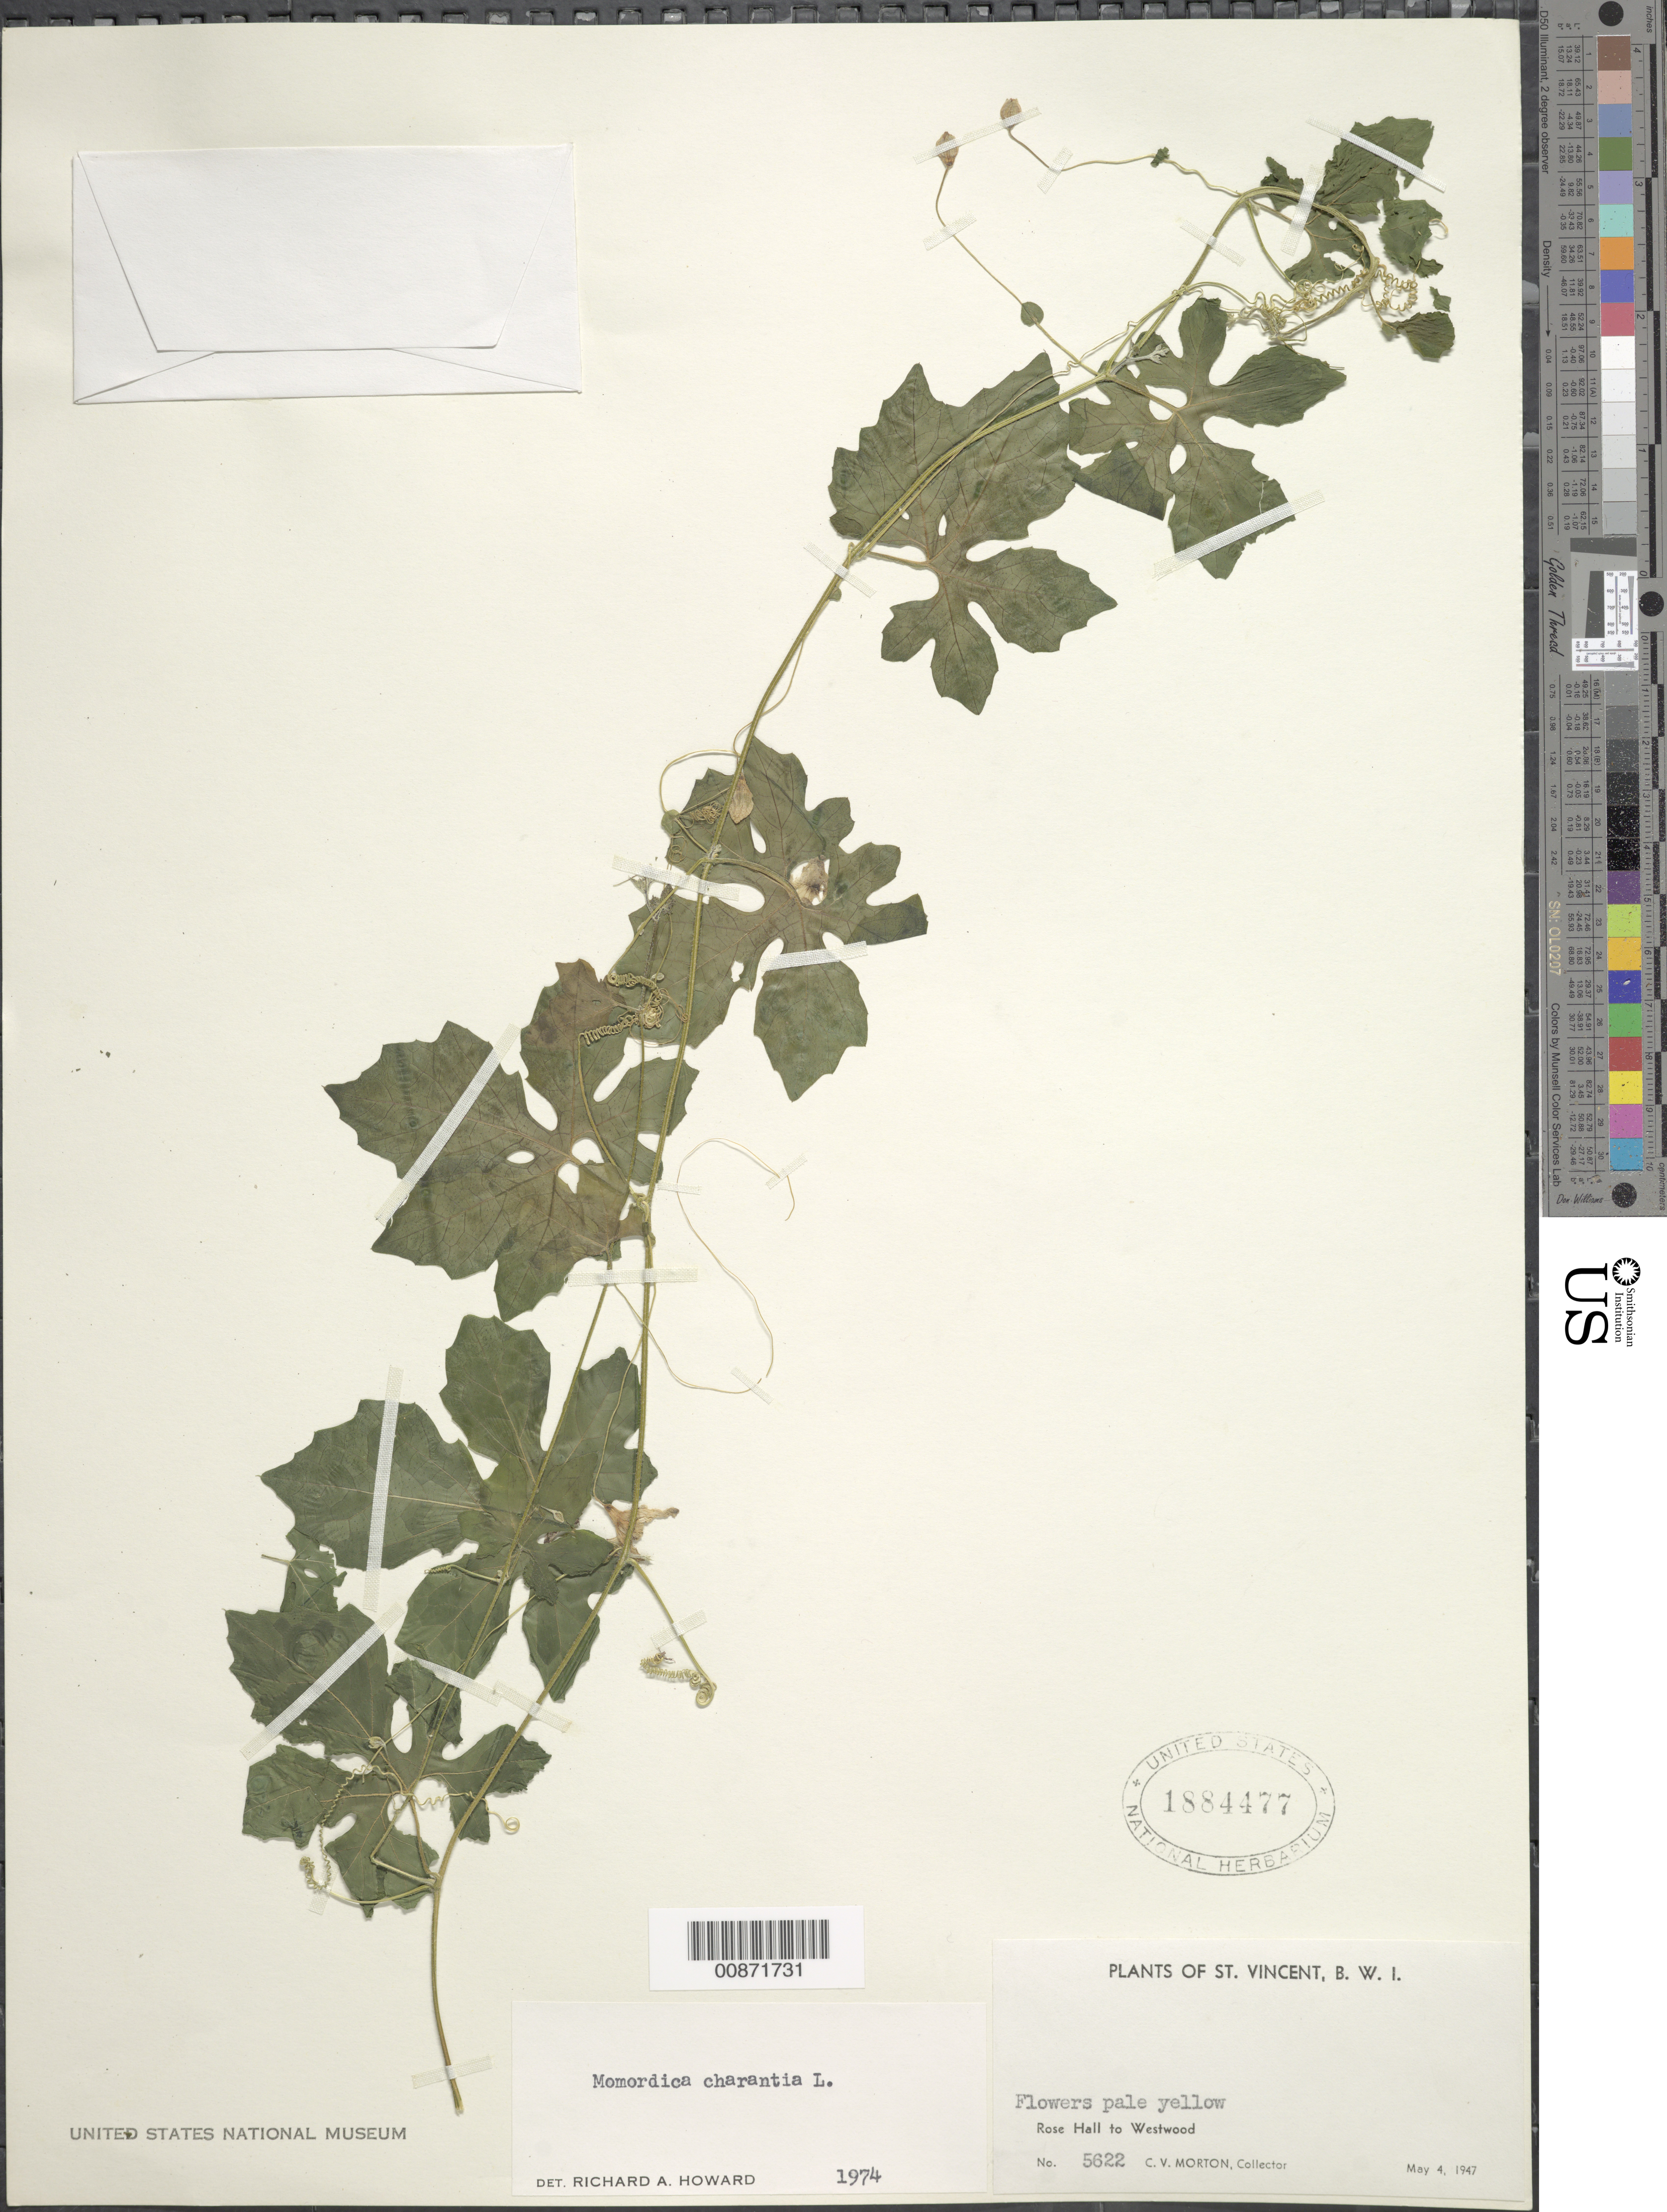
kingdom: Plantae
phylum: Tracheophyta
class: Magnoliopsida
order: Cucurbitales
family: Cucurbitaceae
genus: Momordica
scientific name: Momordica charantia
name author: L.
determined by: Howard, R. A.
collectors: C. V. Morton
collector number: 5622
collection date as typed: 04 May 1947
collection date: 1947-05-04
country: St. Vincent - Grenadines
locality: Rose Hall to Westwood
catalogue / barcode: US 1884477